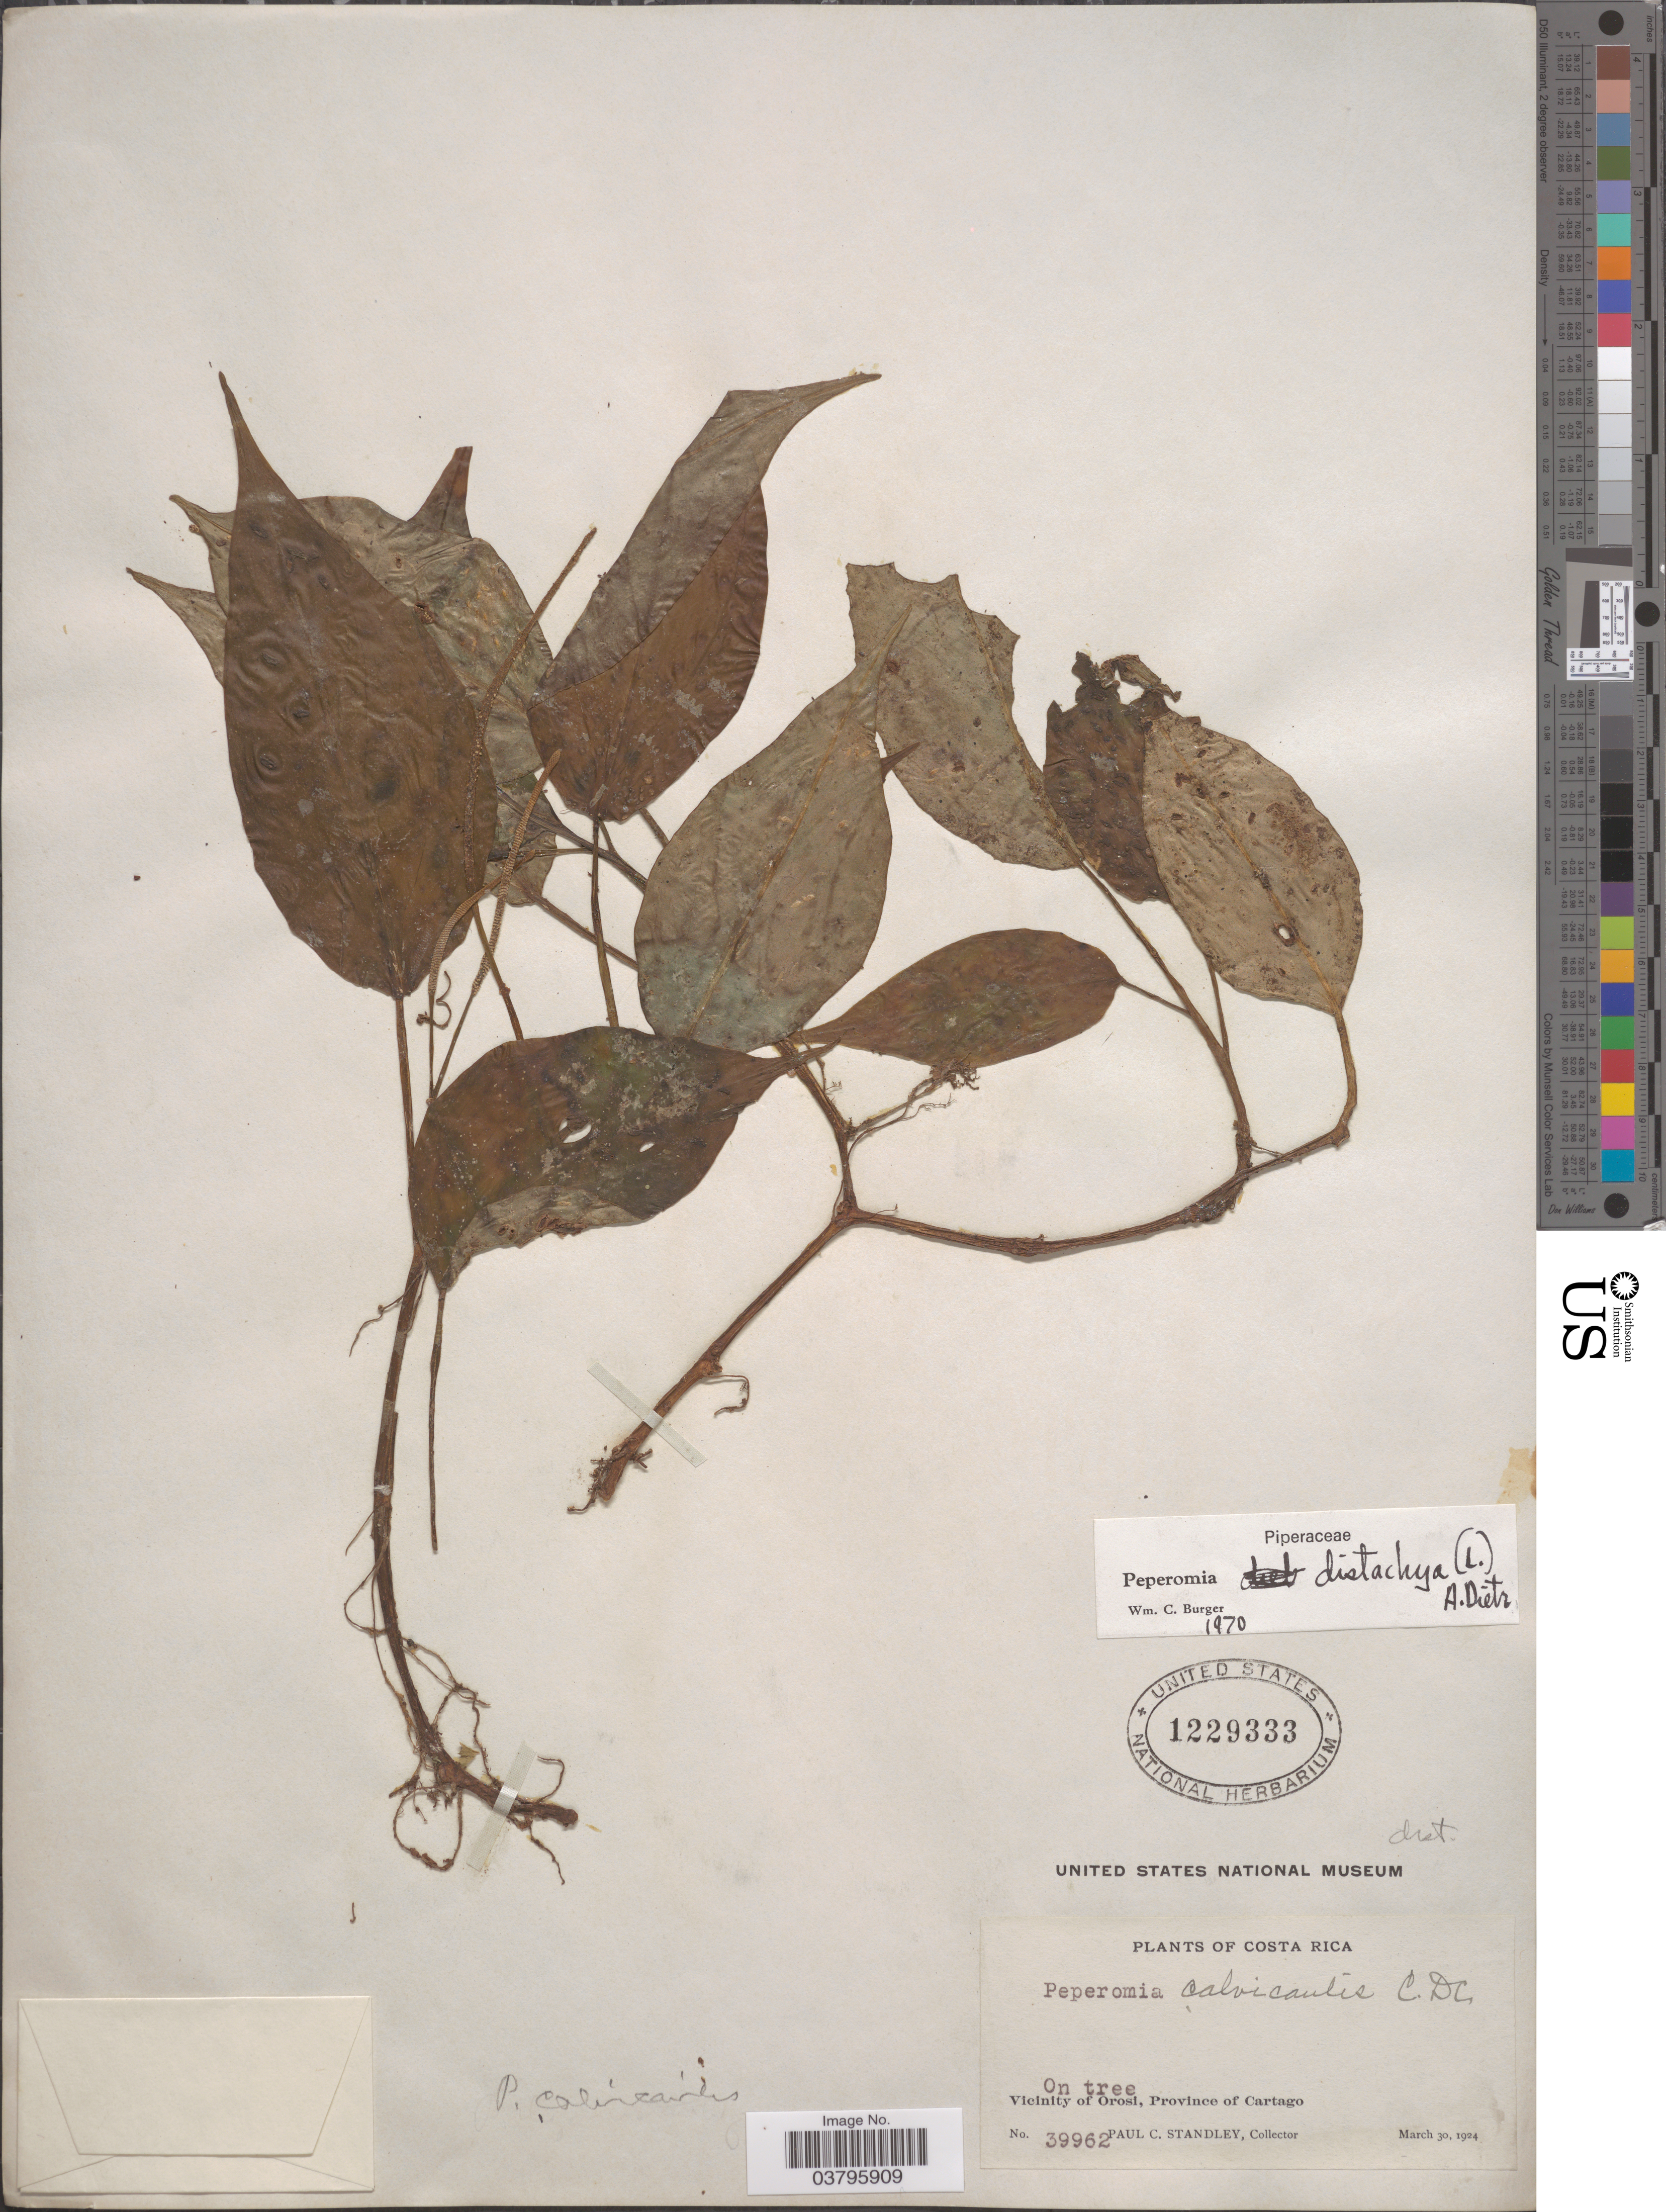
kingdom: Plantae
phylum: Tracheophyta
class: Magnoliopsida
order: Piperales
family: Piperaceae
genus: Peperomia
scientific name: Peperomia distachya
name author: (L.) A. Dietr.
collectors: P. C. Standley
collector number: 39962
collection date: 1924-03-30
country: Costa Rica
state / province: Cartago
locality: Vicinity of Orosi.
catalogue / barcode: US 1229333